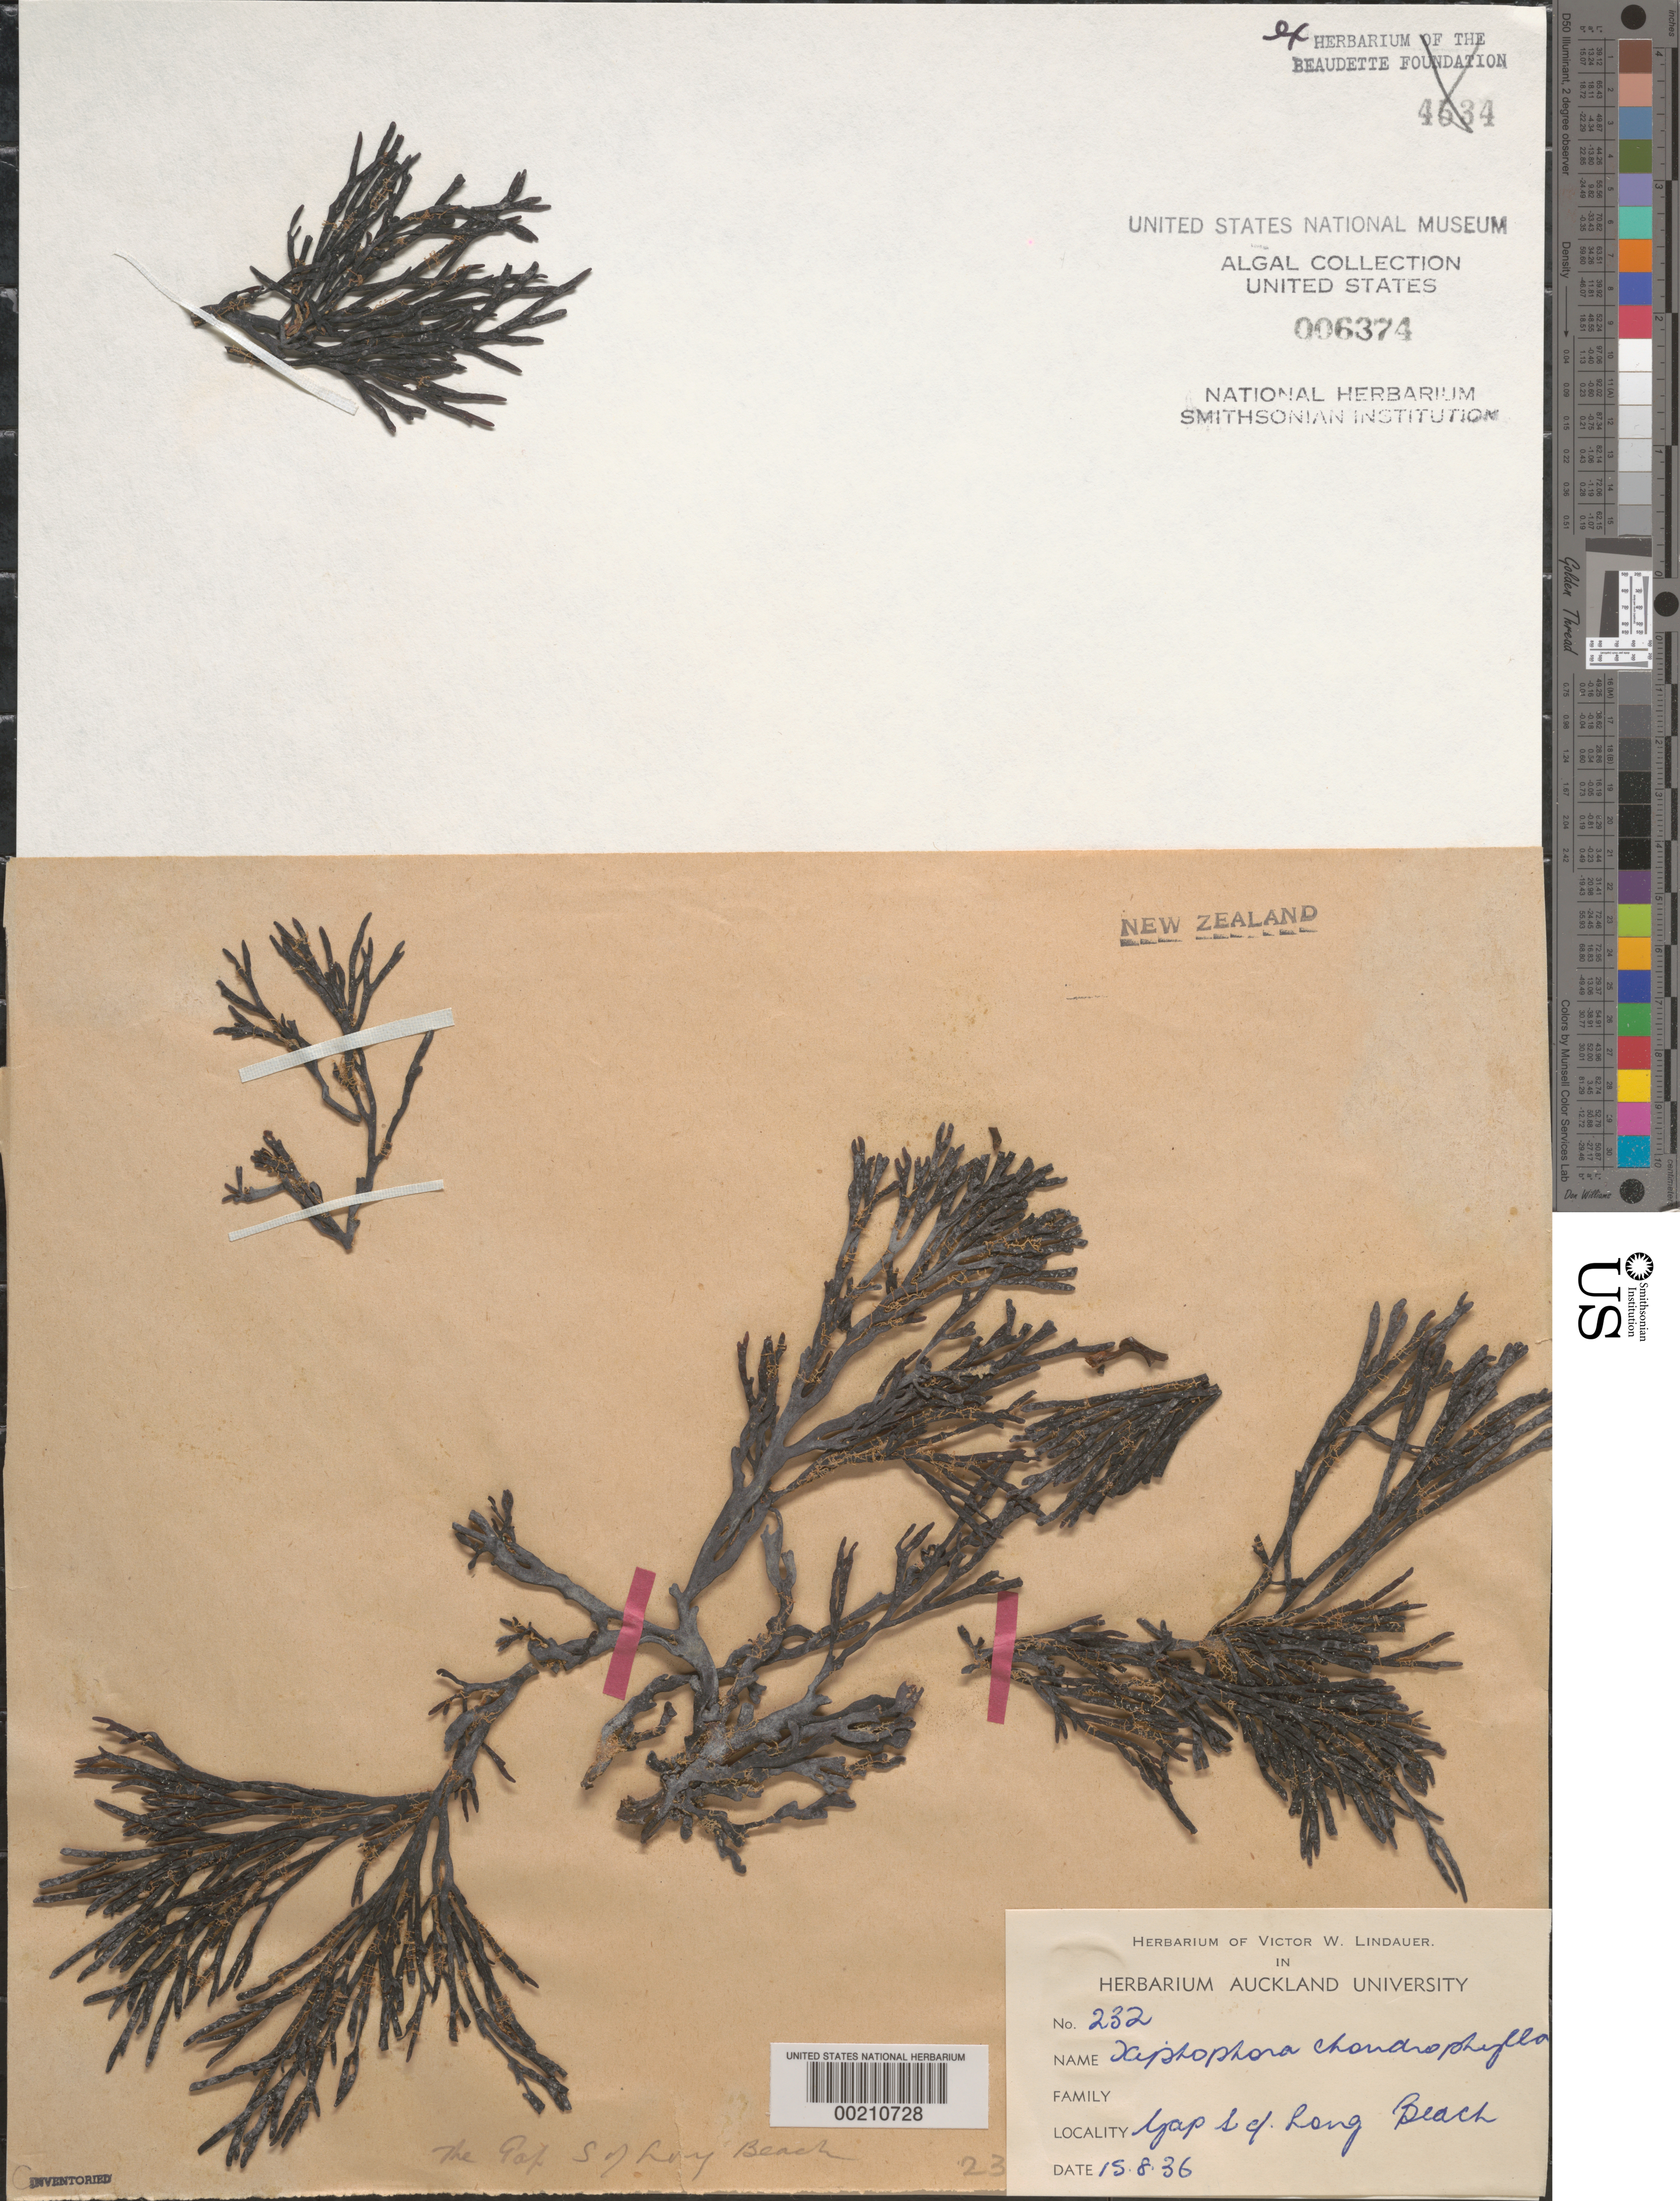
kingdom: Chromista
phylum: Ochrophyta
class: Phaeophyceae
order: Fucales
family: Xiphophoraceae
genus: Xiphophora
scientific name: Xiphophora chondrophylla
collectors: V. Lindauer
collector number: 232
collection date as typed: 15 Aug 1936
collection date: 1936-08-15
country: New Zealand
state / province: Northland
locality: The gap south of long beach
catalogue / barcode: US 6374